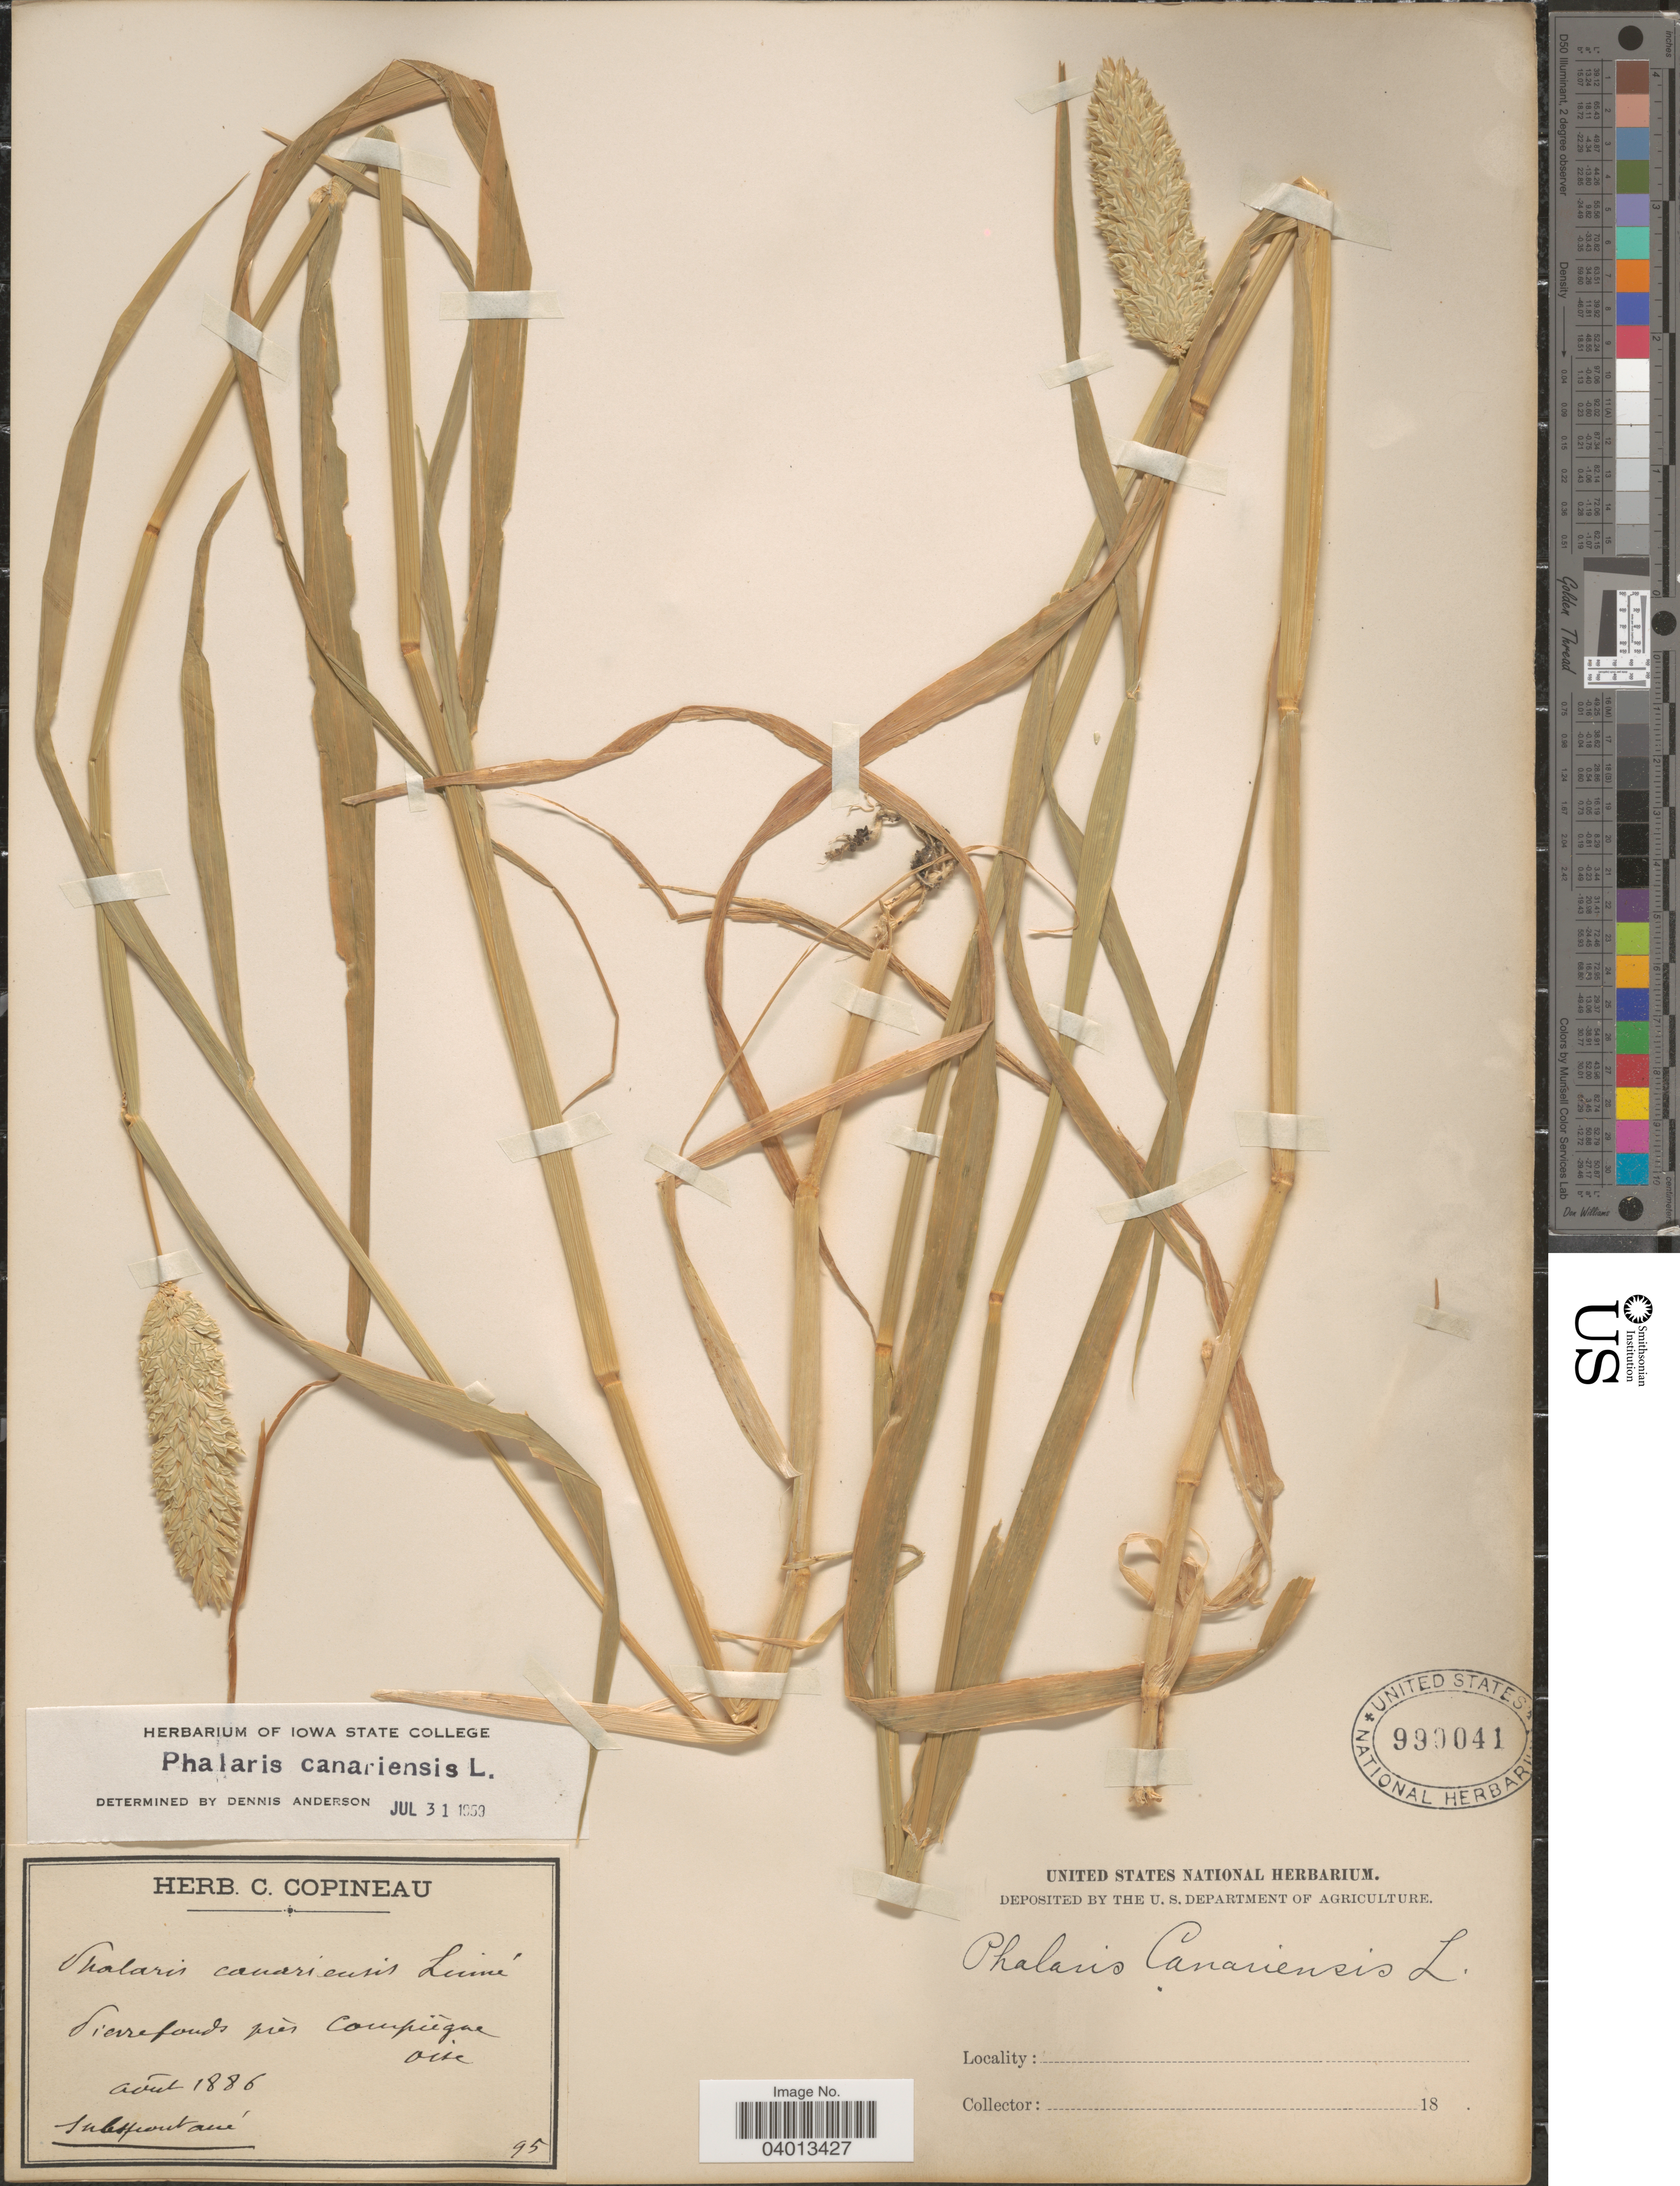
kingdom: Plantae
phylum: Tracheophyta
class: Liliopsida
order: Poales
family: Poaceae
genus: Phalaris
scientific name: Phalaris canariensis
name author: L.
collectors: ex herb. C. Copineau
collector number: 95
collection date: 1886-04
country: France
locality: Sierre fonds près Compiègne Oise.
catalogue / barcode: US 990041